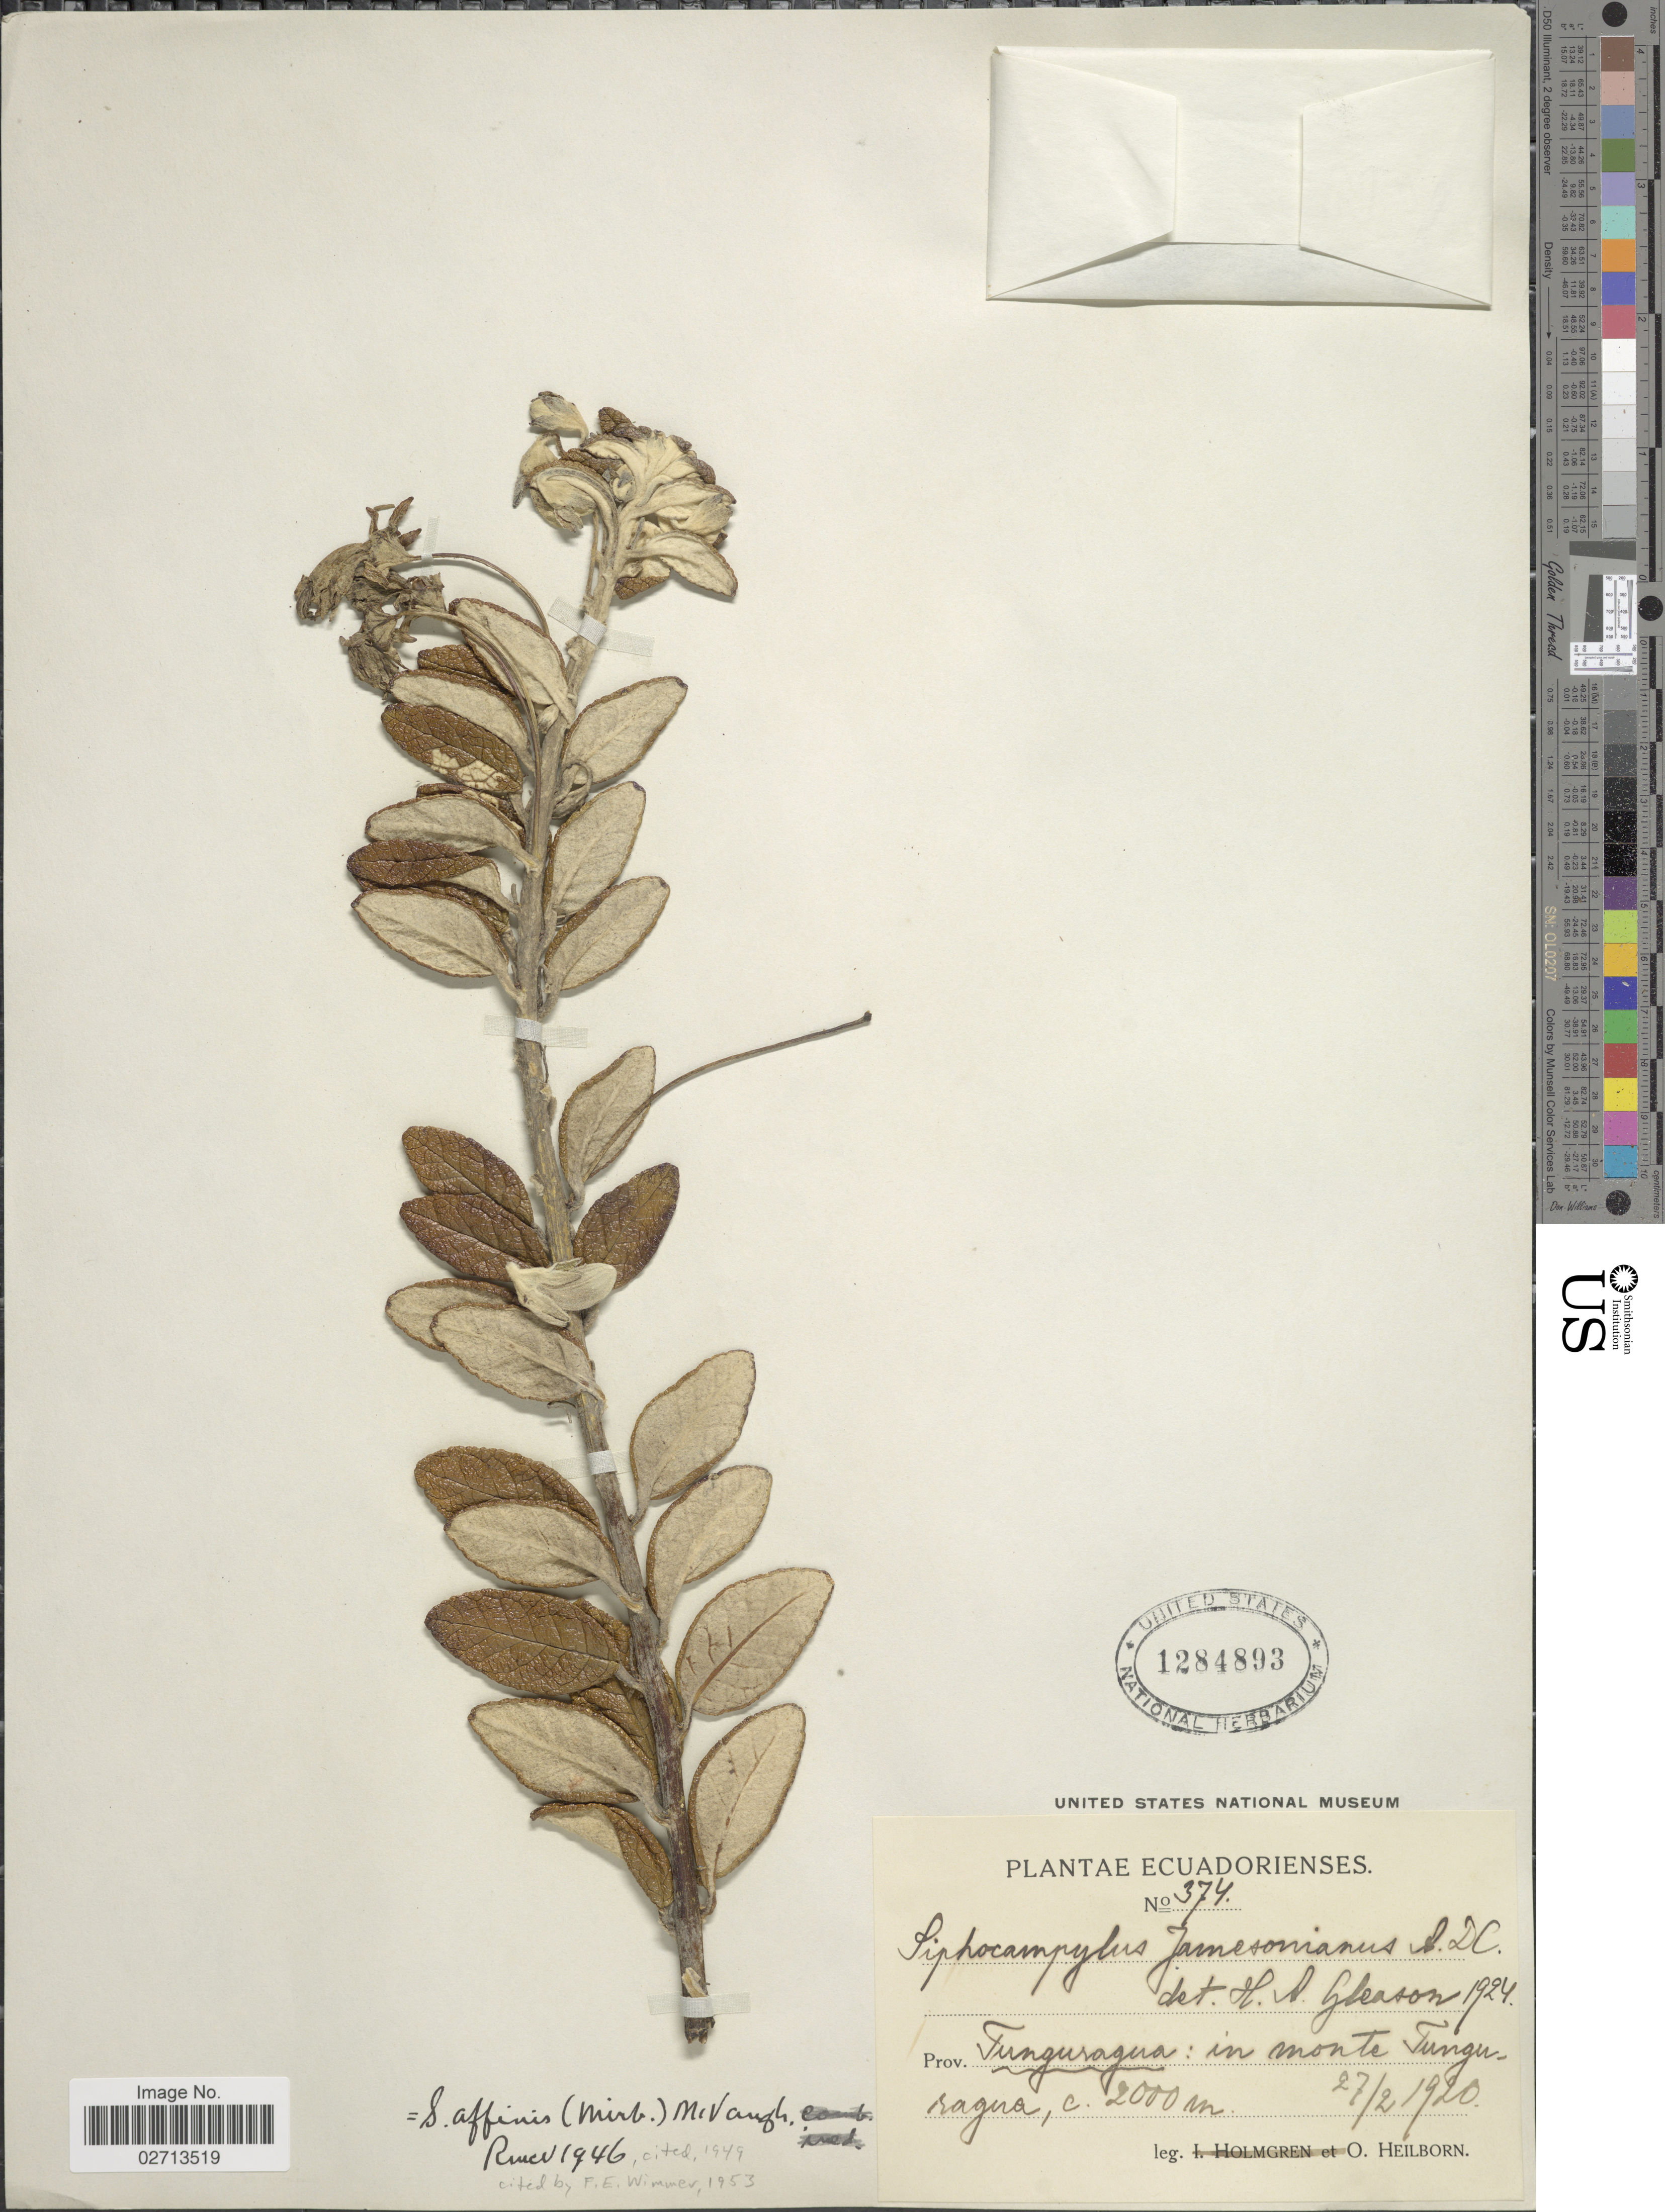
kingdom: Plantae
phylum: Tracheophyta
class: Magnoliopsida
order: Asterales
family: Campanulaceae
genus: Siphocampylus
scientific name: Siphocampylus affinis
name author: (Mirb.) McVaugh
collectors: O. Heilborn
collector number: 374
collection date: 1920-02-27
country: Ecuador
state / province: Tungurahua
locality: In monte Tungurahua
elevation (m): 2000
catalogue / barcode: US 1284893